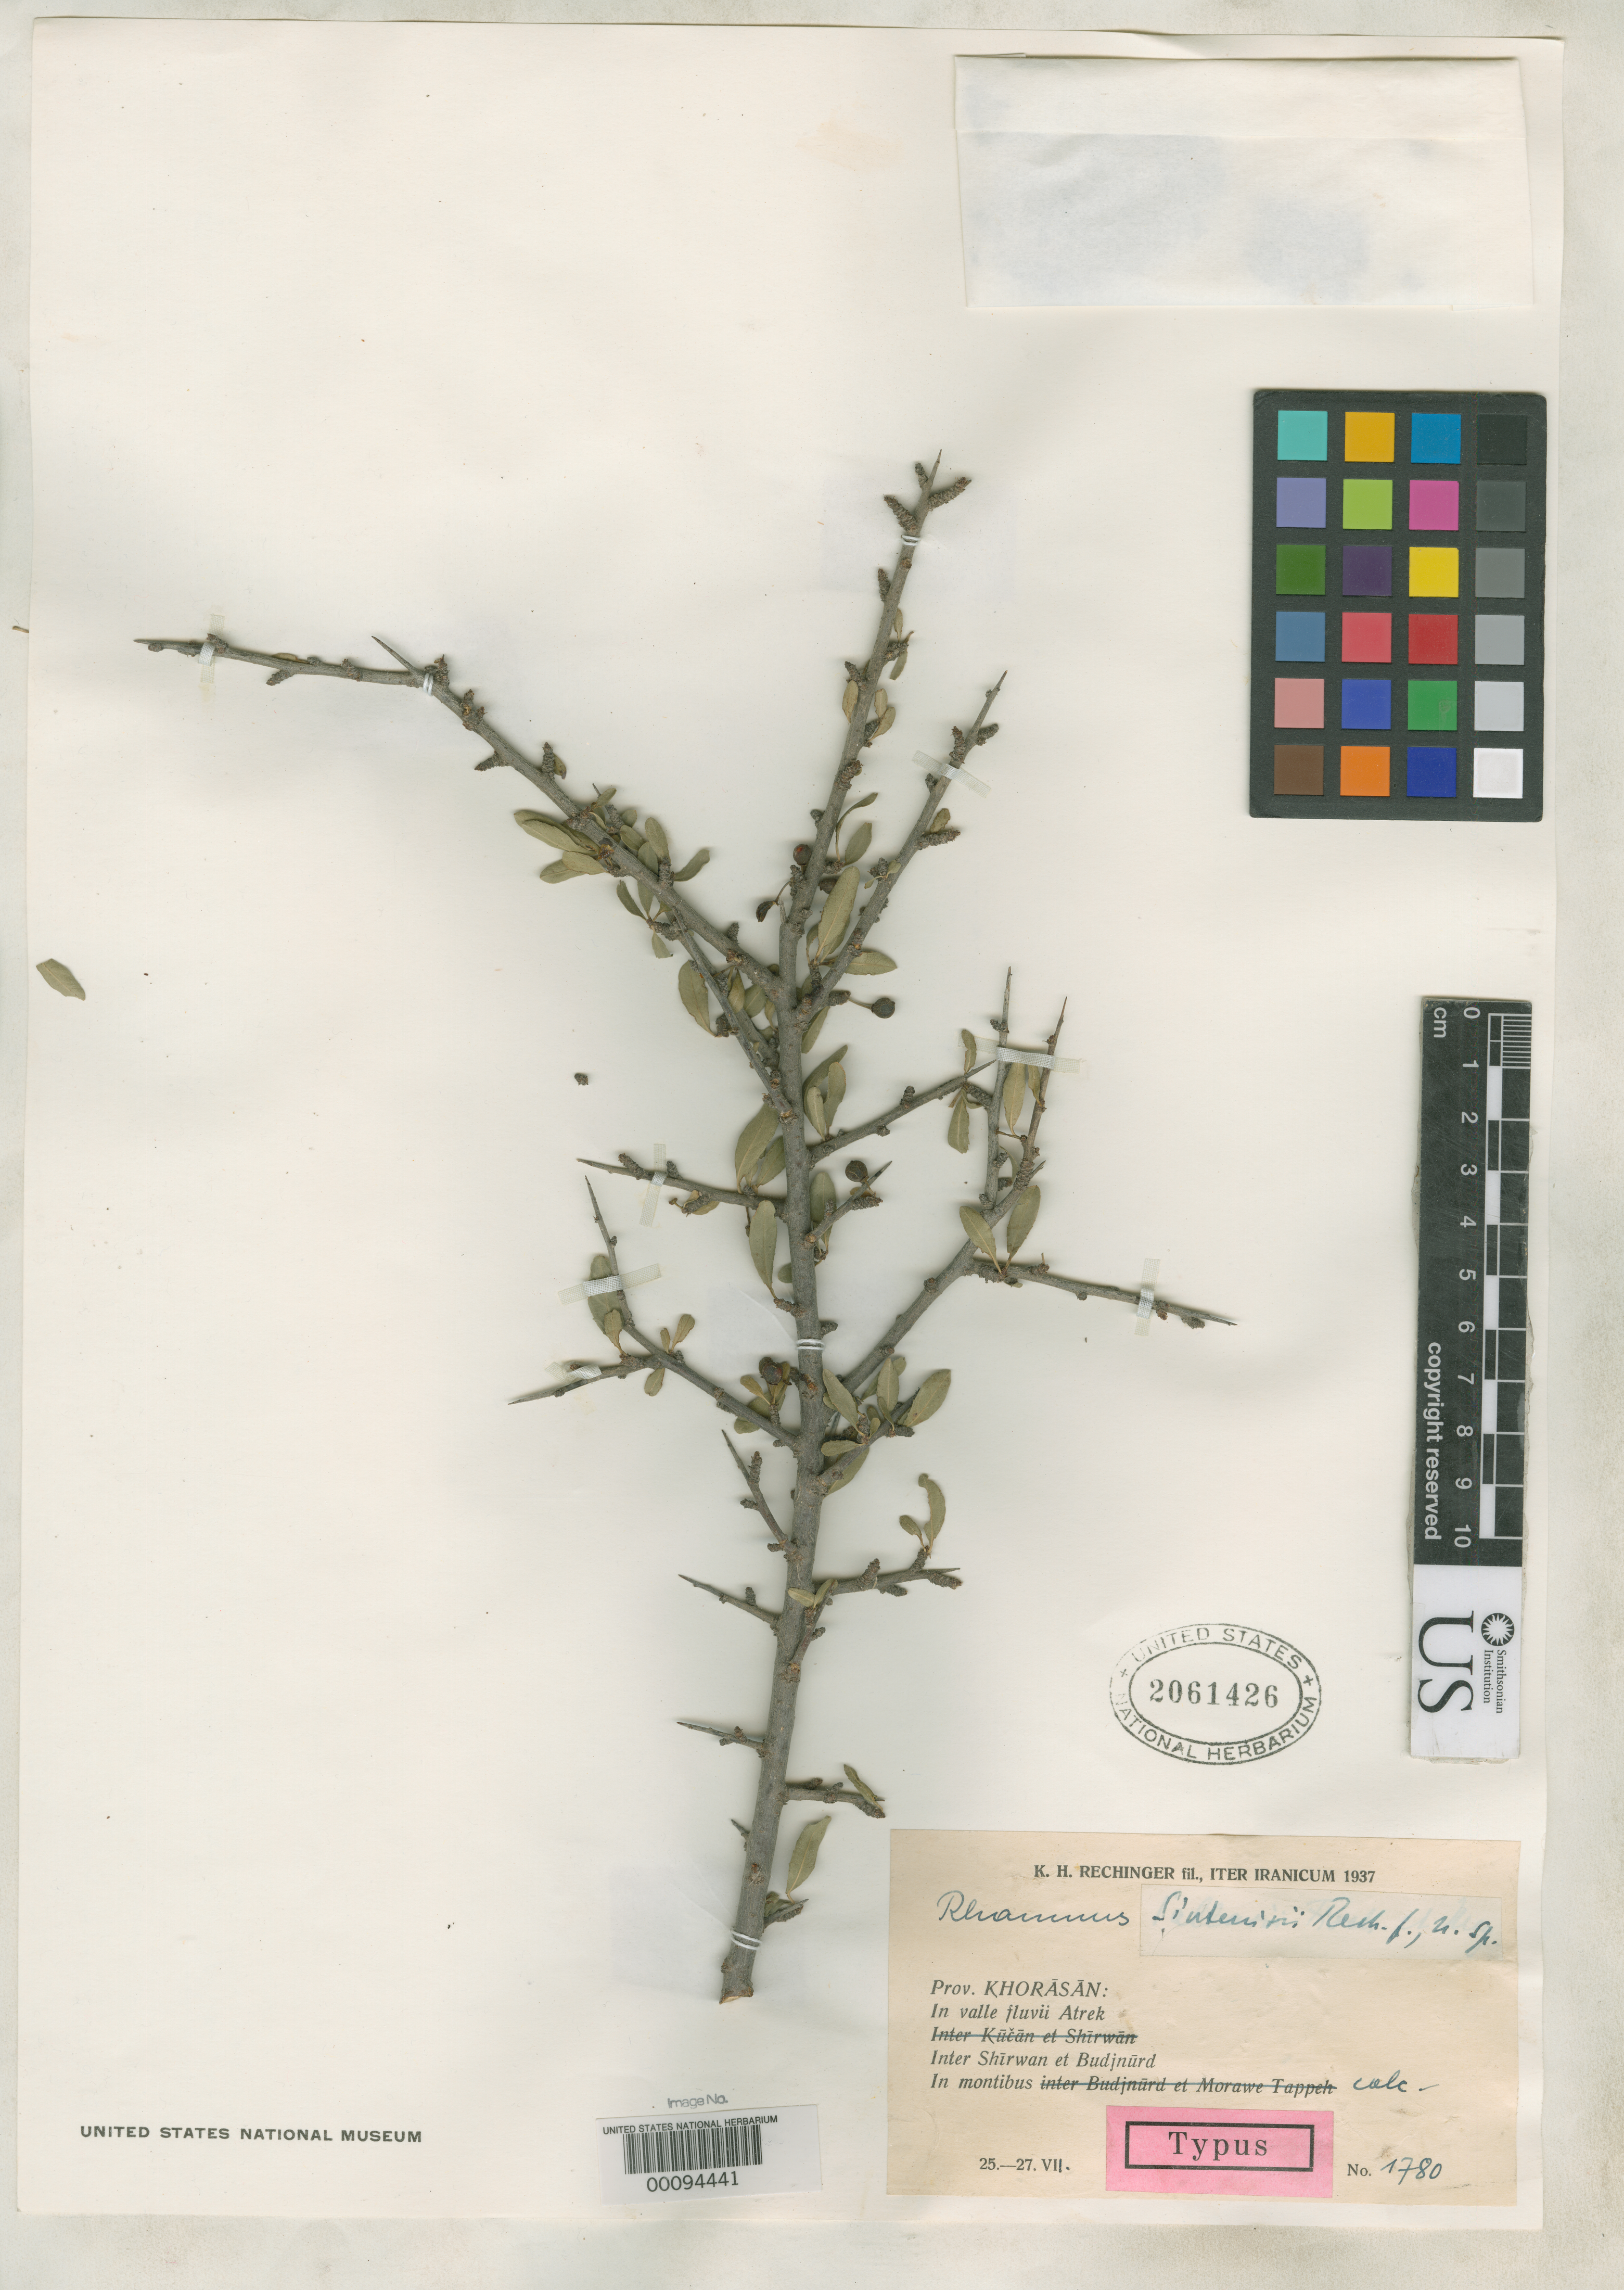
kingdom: Plantae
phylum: Tracheophyta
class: Magnoliopsida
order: Rosales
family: Rhamnaceae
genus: Rhamnus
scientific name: Rhamnus sintenisii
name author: Rech. f.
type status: Type Collection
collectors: K. H. Rechinger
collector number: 1780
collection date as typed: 25 Jul 1937 to 27 Jul 1937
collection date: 1937-07-25/1937-07-27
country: Iran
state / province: Khorasan [obsolete]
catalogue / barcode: US 2061426